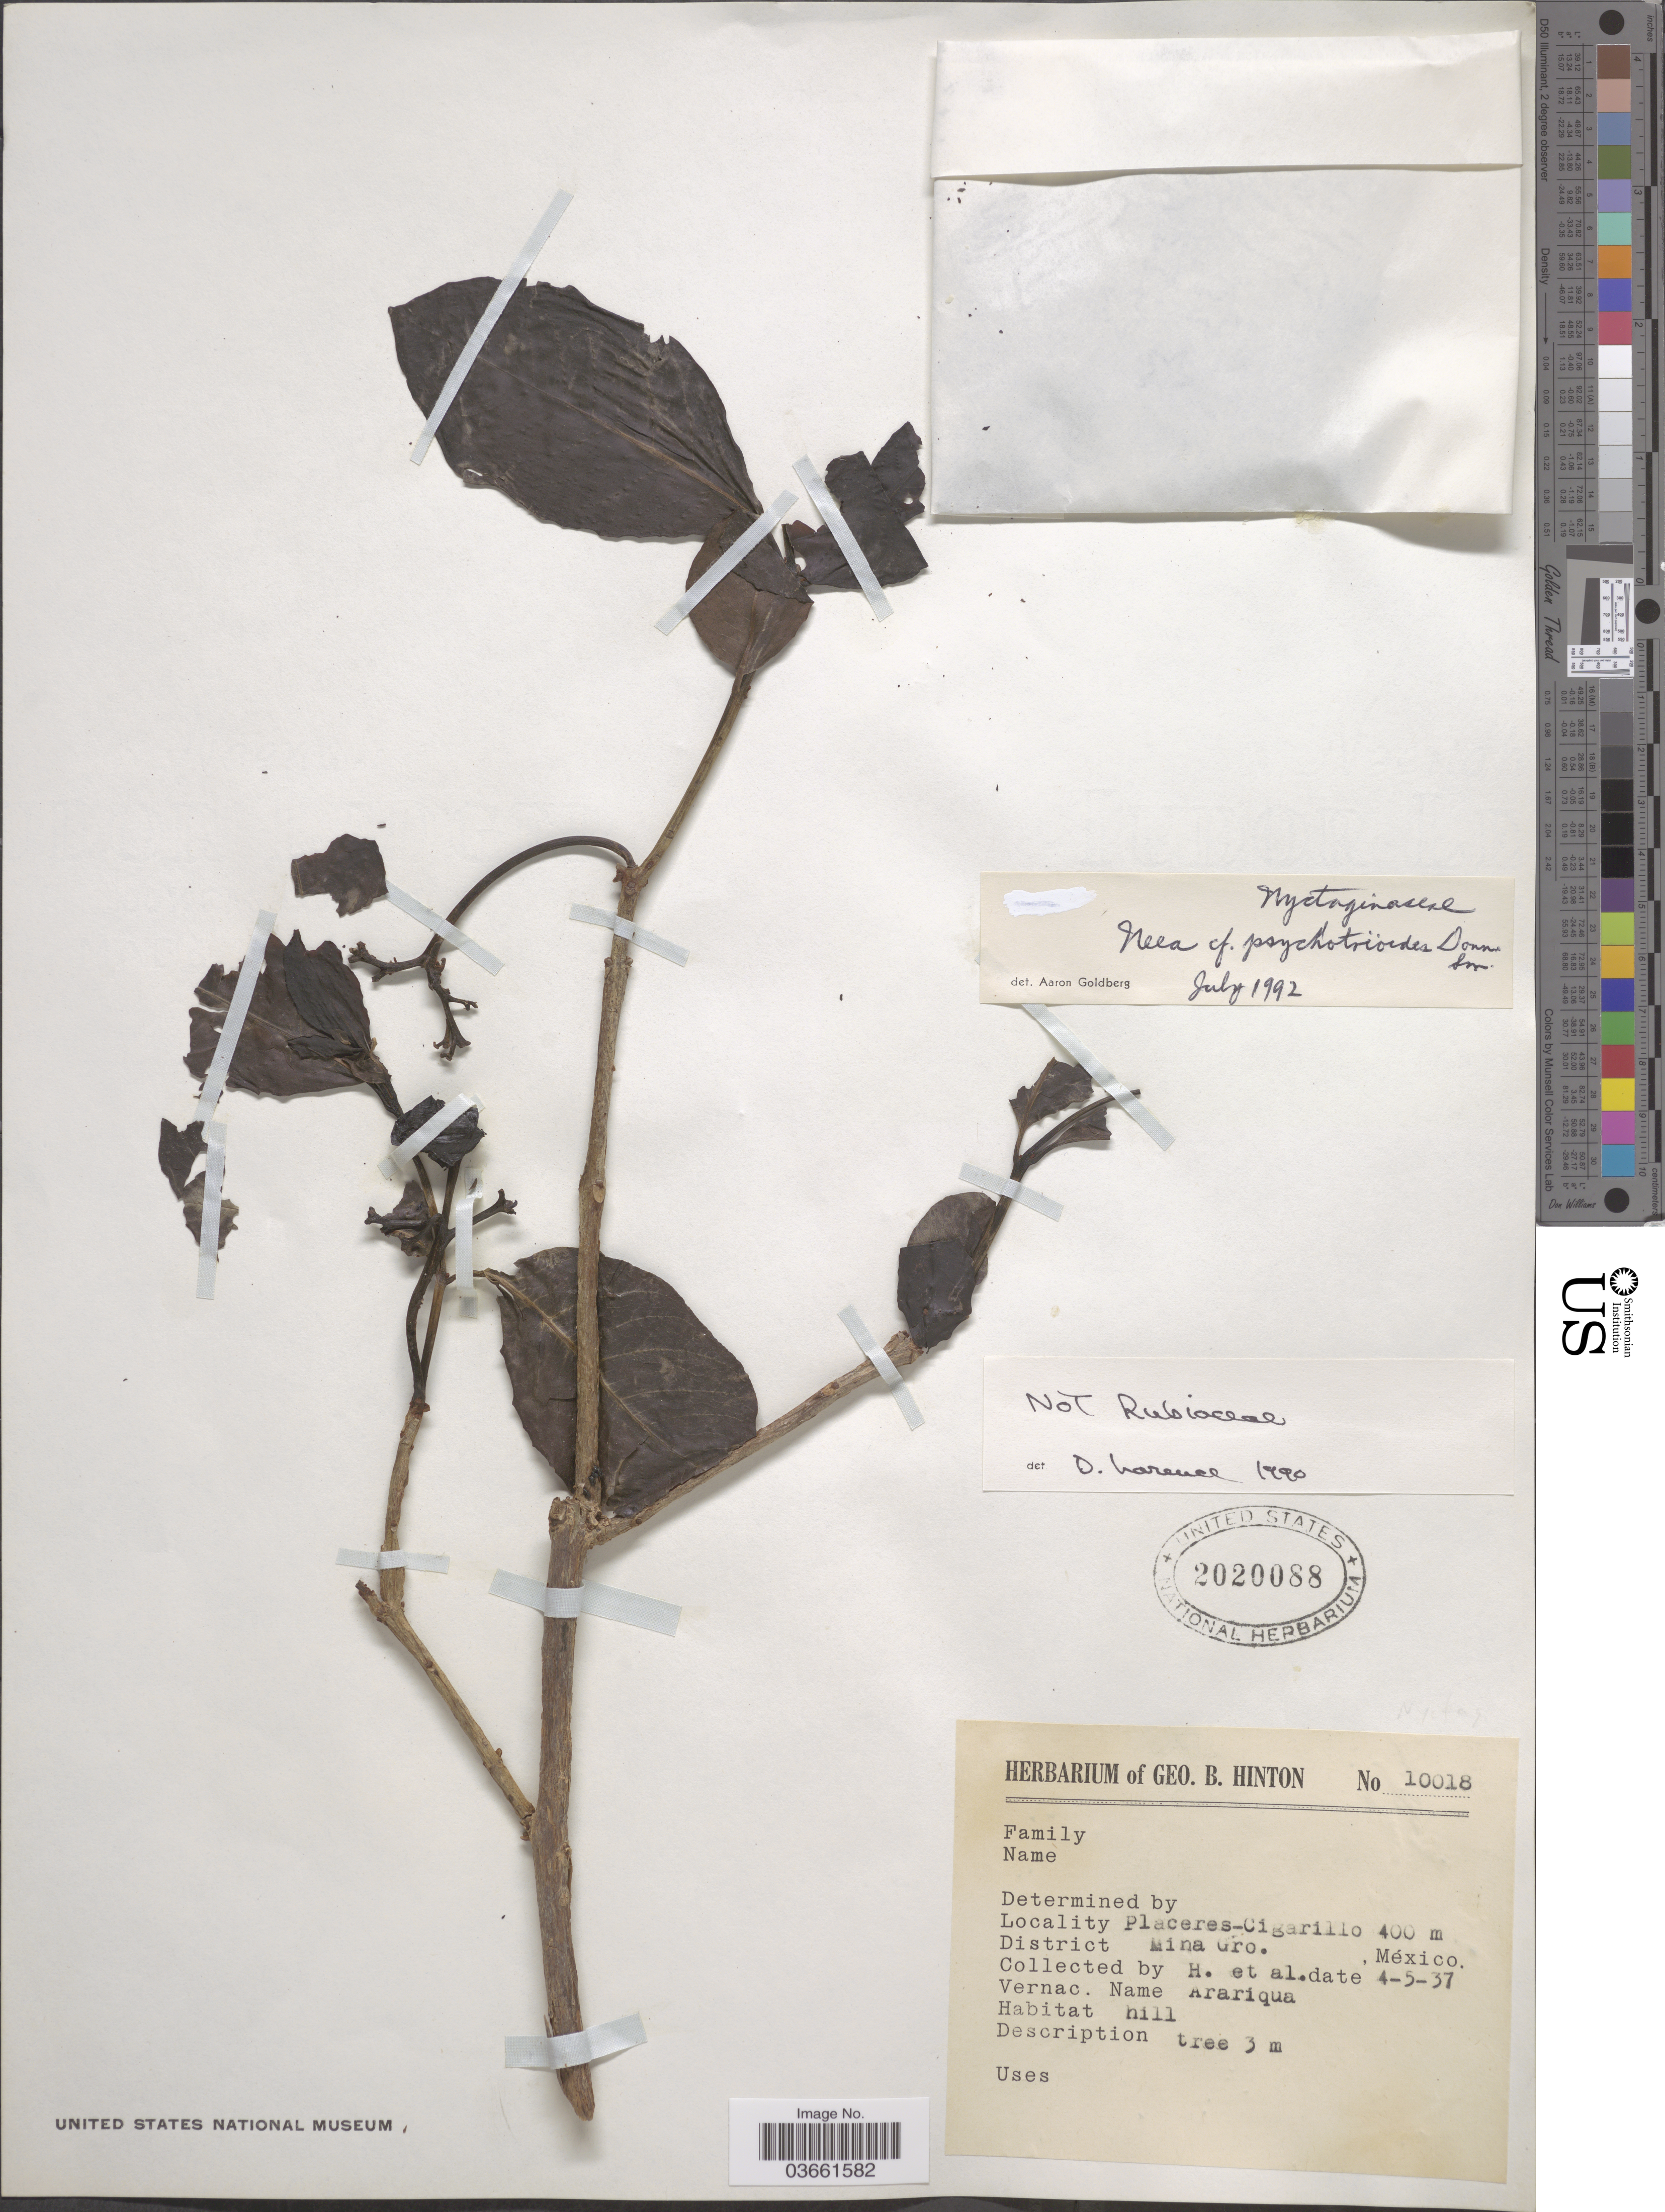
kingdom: Plantae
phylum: Tracheophyta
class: Magnoliopsida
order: Caryophyllales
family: Nyctaginaceae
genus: Neea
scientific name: Neea psychotrioides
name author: Donn. Sm.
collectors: G. B. Hinton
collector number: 10018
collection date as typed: Transcribed d/m/y: 4/5/37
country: Mexico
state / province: Guerrero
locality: Placeres - Cigarillo, District Mina.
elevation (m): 400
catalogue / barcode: US 2020088